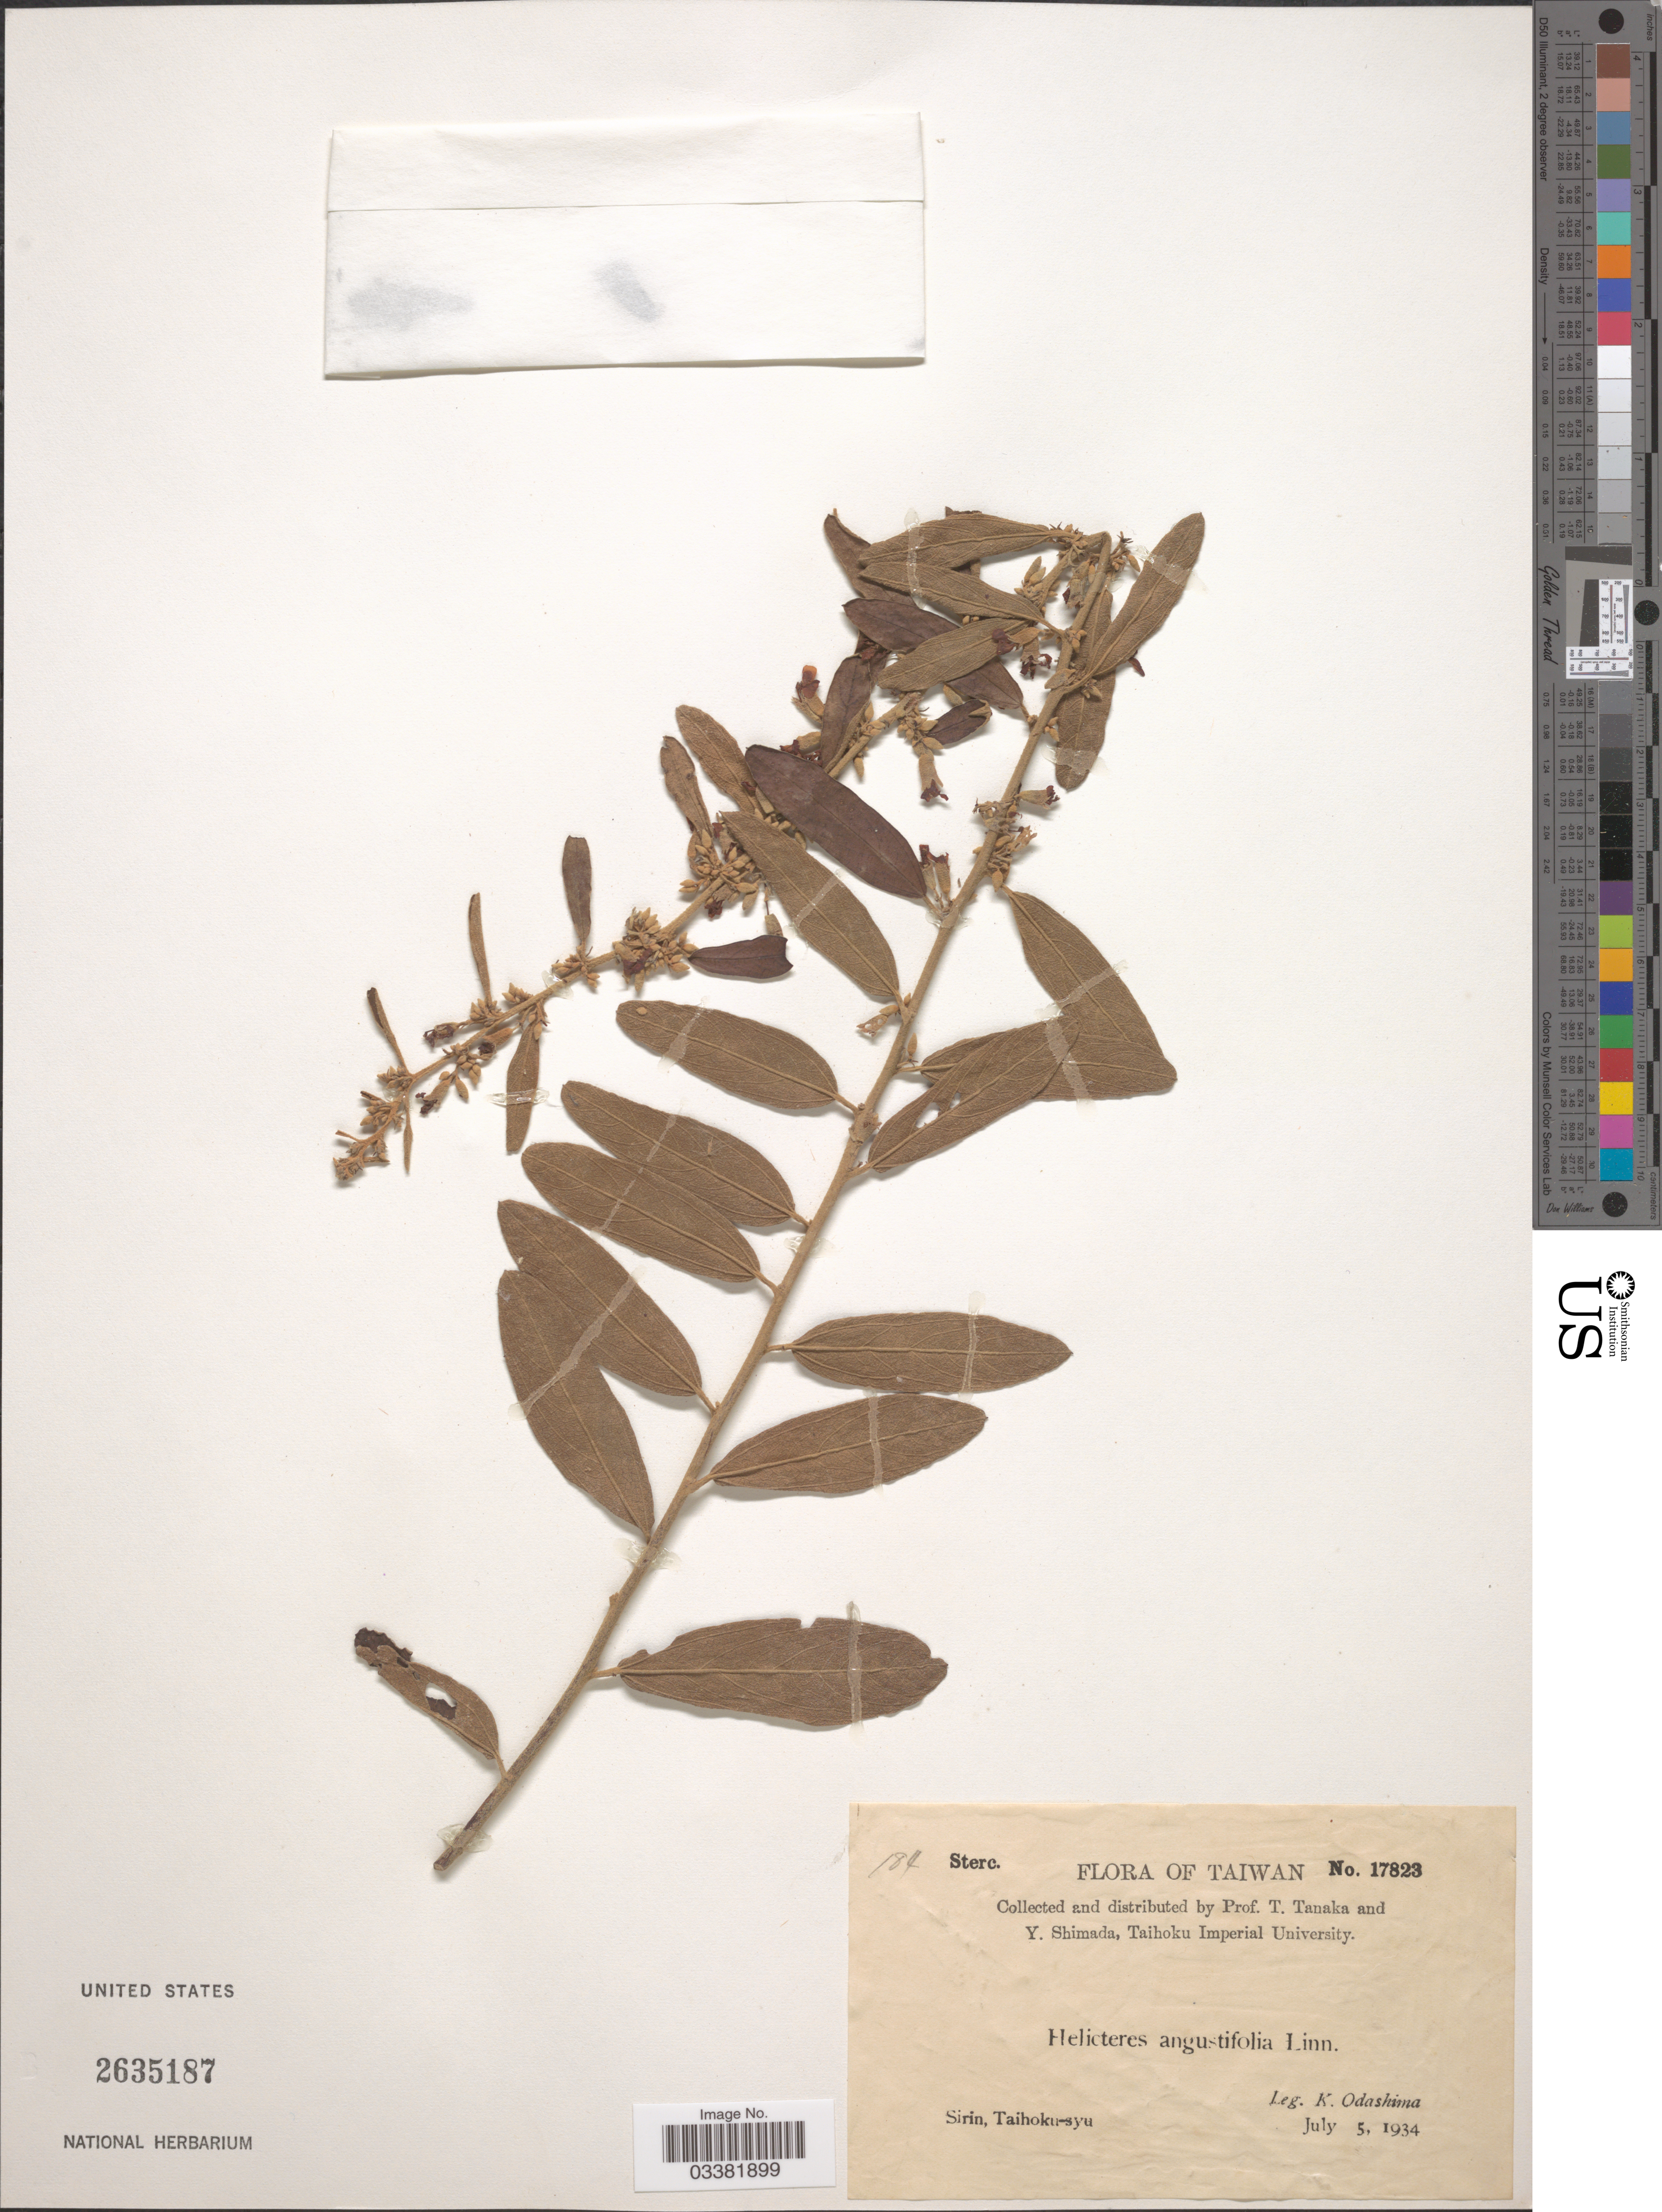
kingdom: Plantae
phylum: Tracheophyta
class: Magnoliopsida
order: Malvales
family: Malvaceae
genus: Helicteres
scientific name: Helicteres angustifolia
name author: L.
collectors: K. Odashima, T. Tanaka & Y. Shimada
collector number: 17823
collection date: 1934-07-05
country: Taiwan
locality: Sirin, Taihoku-syu.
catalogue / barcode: US 2635187